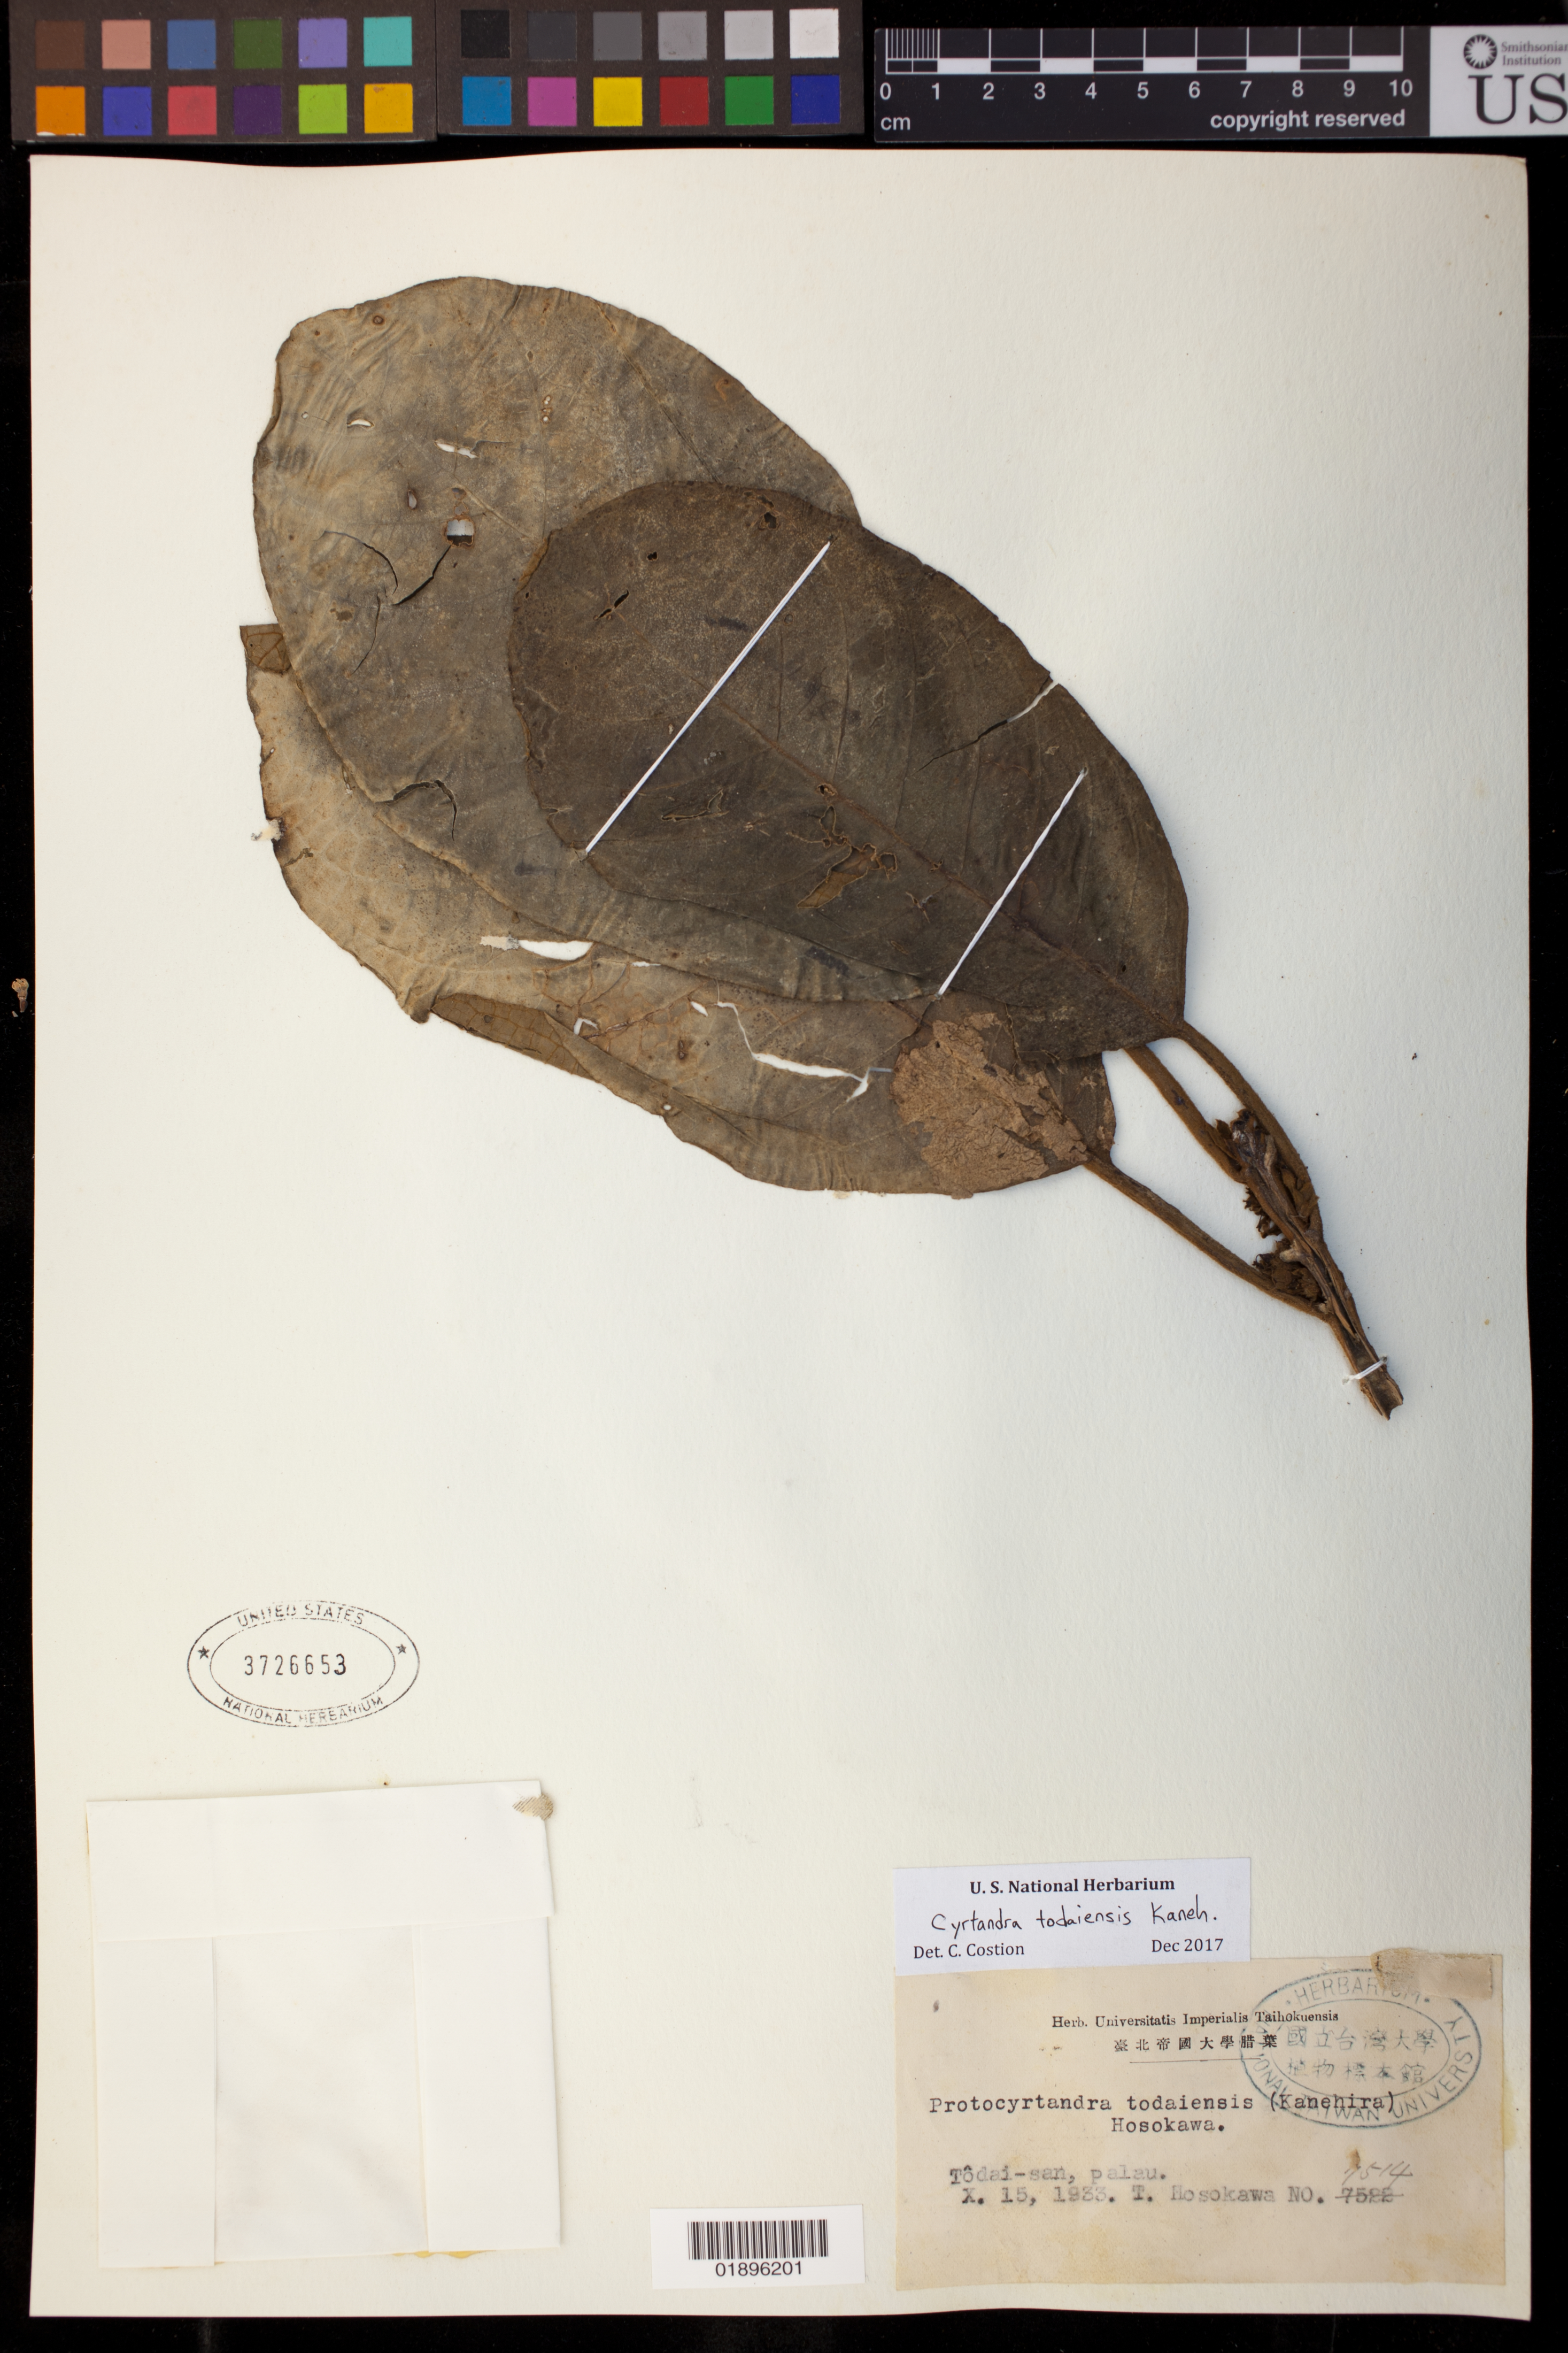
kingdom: Plantae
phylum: Tracheophyta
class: Magnoliopsida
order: Lamiales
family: Gesneriaceae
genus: Cyrtandra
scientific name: Cyrtandra todaiensis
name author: Kaneh.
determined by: Costion, C.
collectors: T. Hosokawa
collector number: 7514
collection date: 1933-10-15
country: Palau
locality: Todai-san.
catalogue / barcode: US 3726653